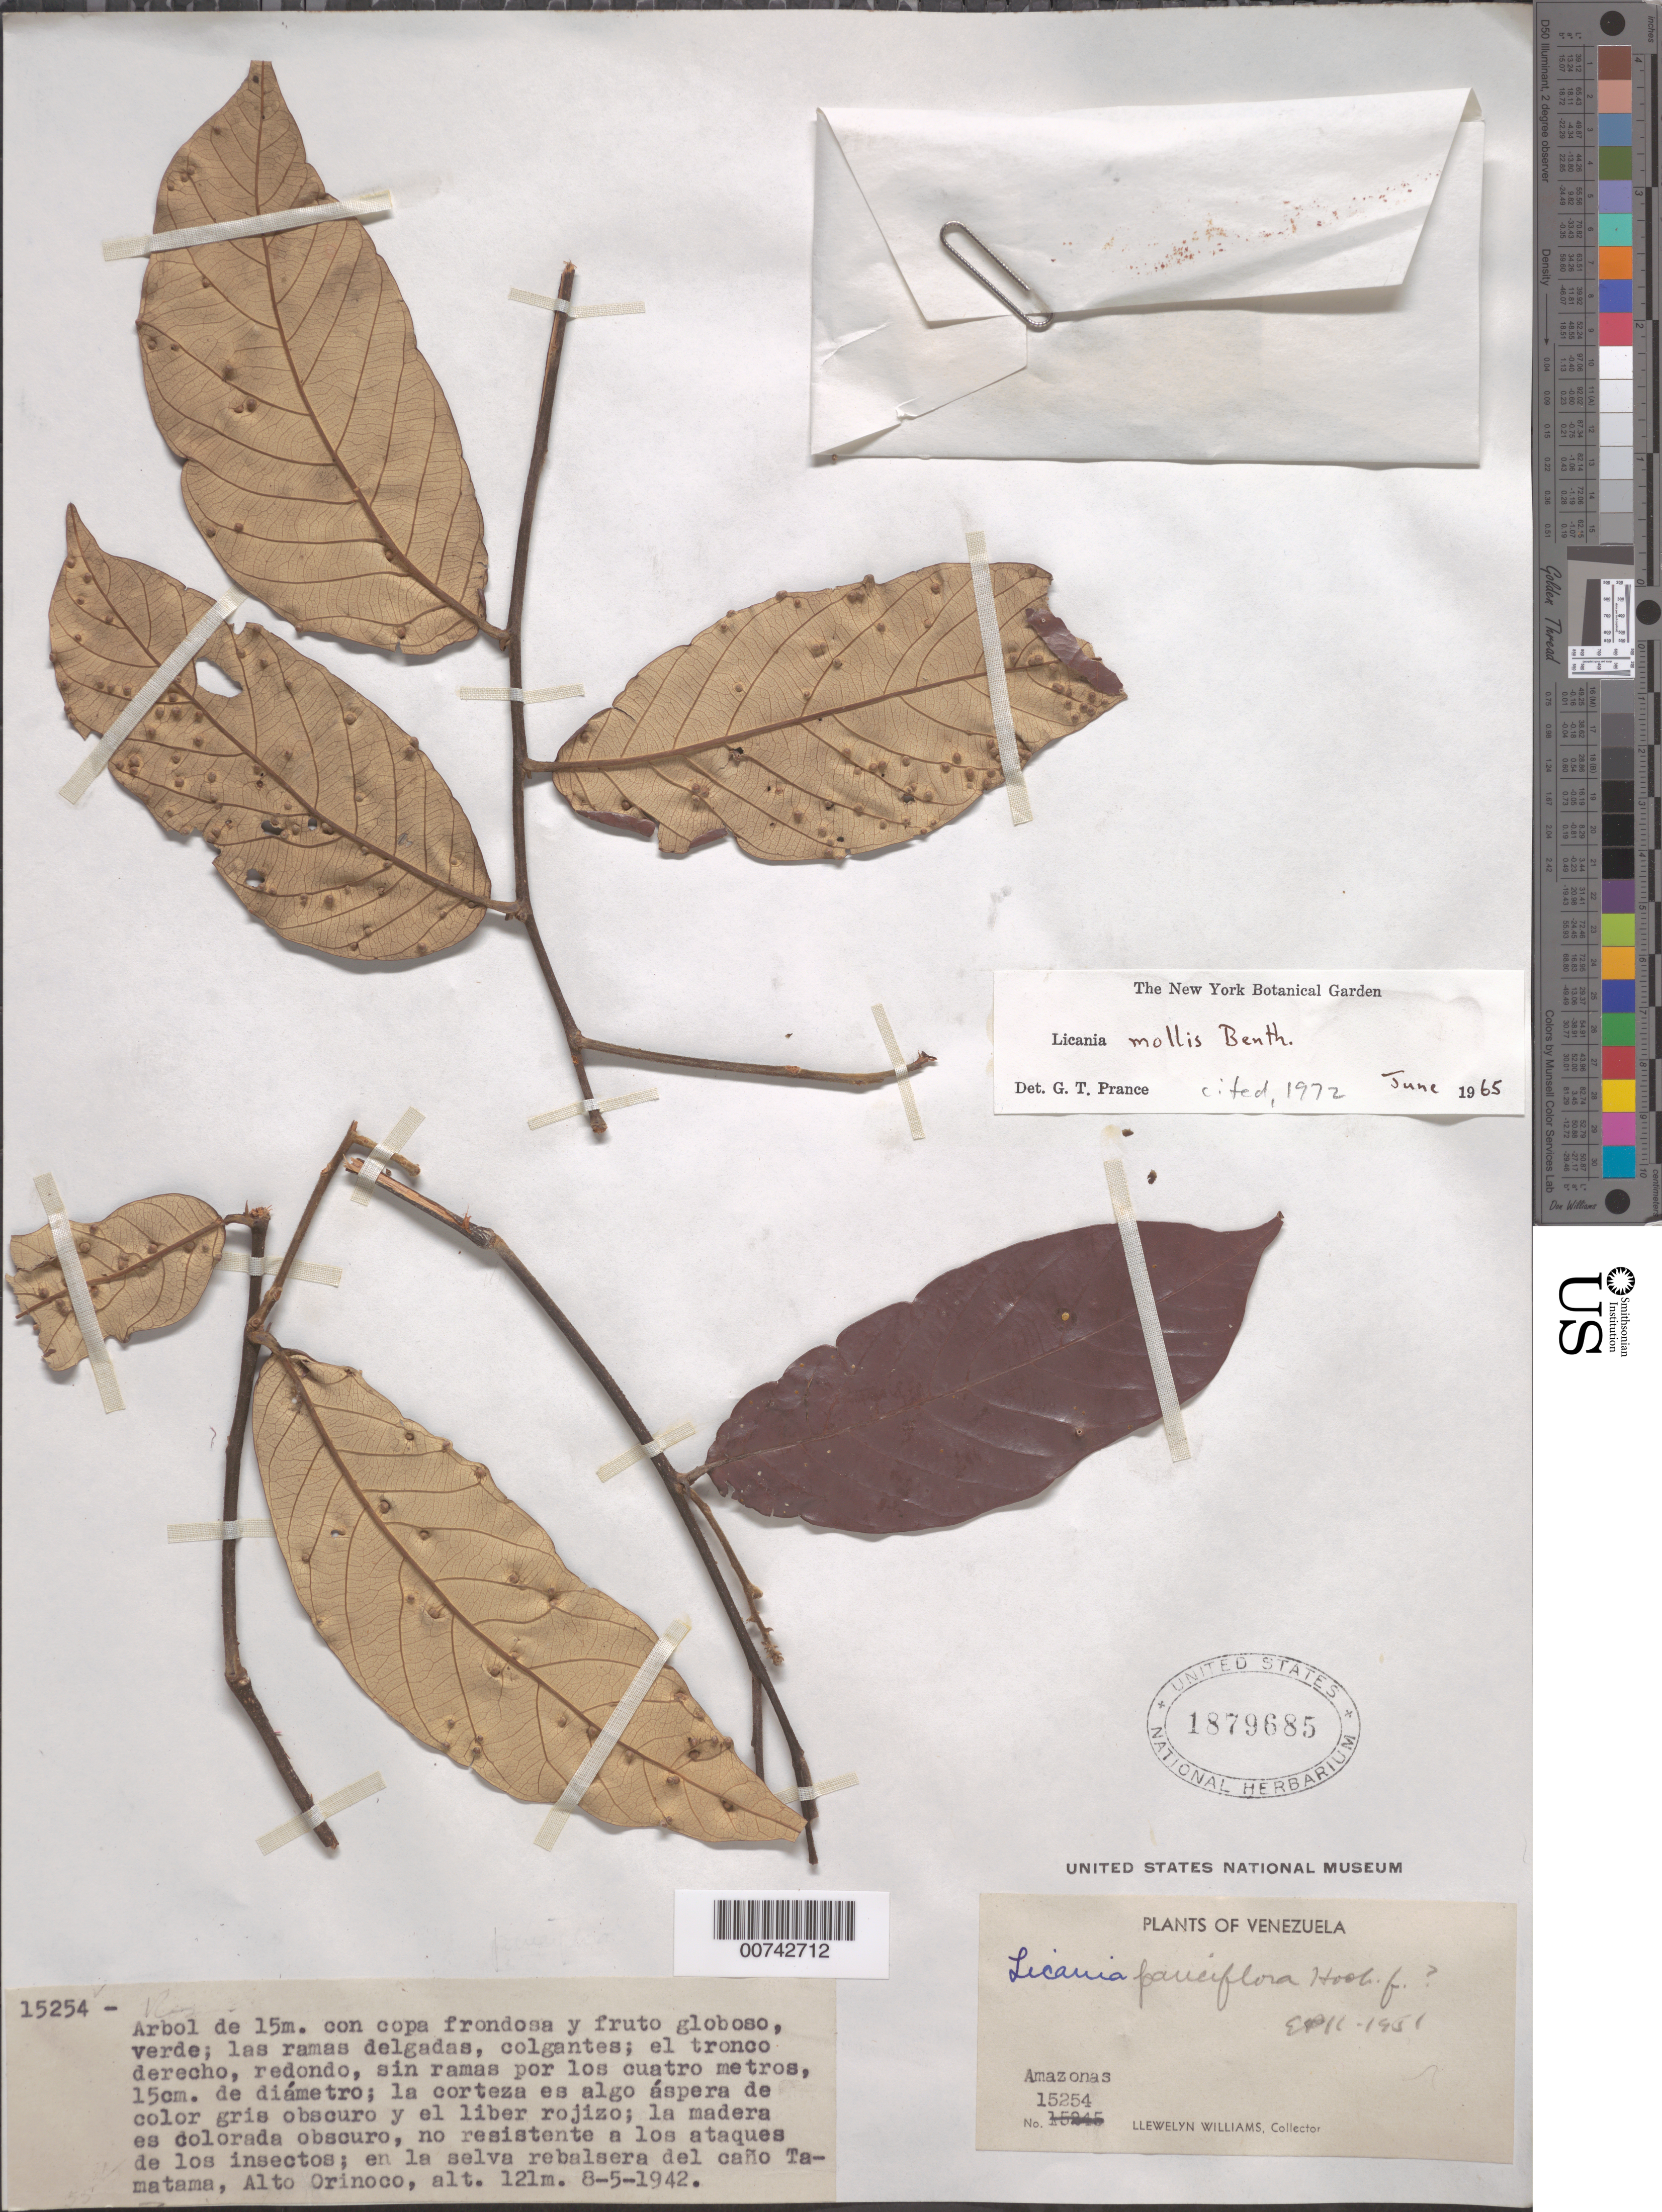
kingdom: Plantae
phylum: Tracheophyta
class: Magnoliopsida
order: Malpighiales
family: Chrysobalanaceae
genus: Licania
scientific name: Licania mollis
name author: Benth.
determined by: Prance, G. T.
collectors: Ll. Williams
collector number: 15254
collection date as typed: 8-May-42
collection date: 1942-05-08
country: Venezuela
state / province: Amazonas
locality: Tamatama, Alto Río Orinoco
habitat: Selva rebalsera del cano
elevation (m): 121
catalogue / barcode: US 1879685